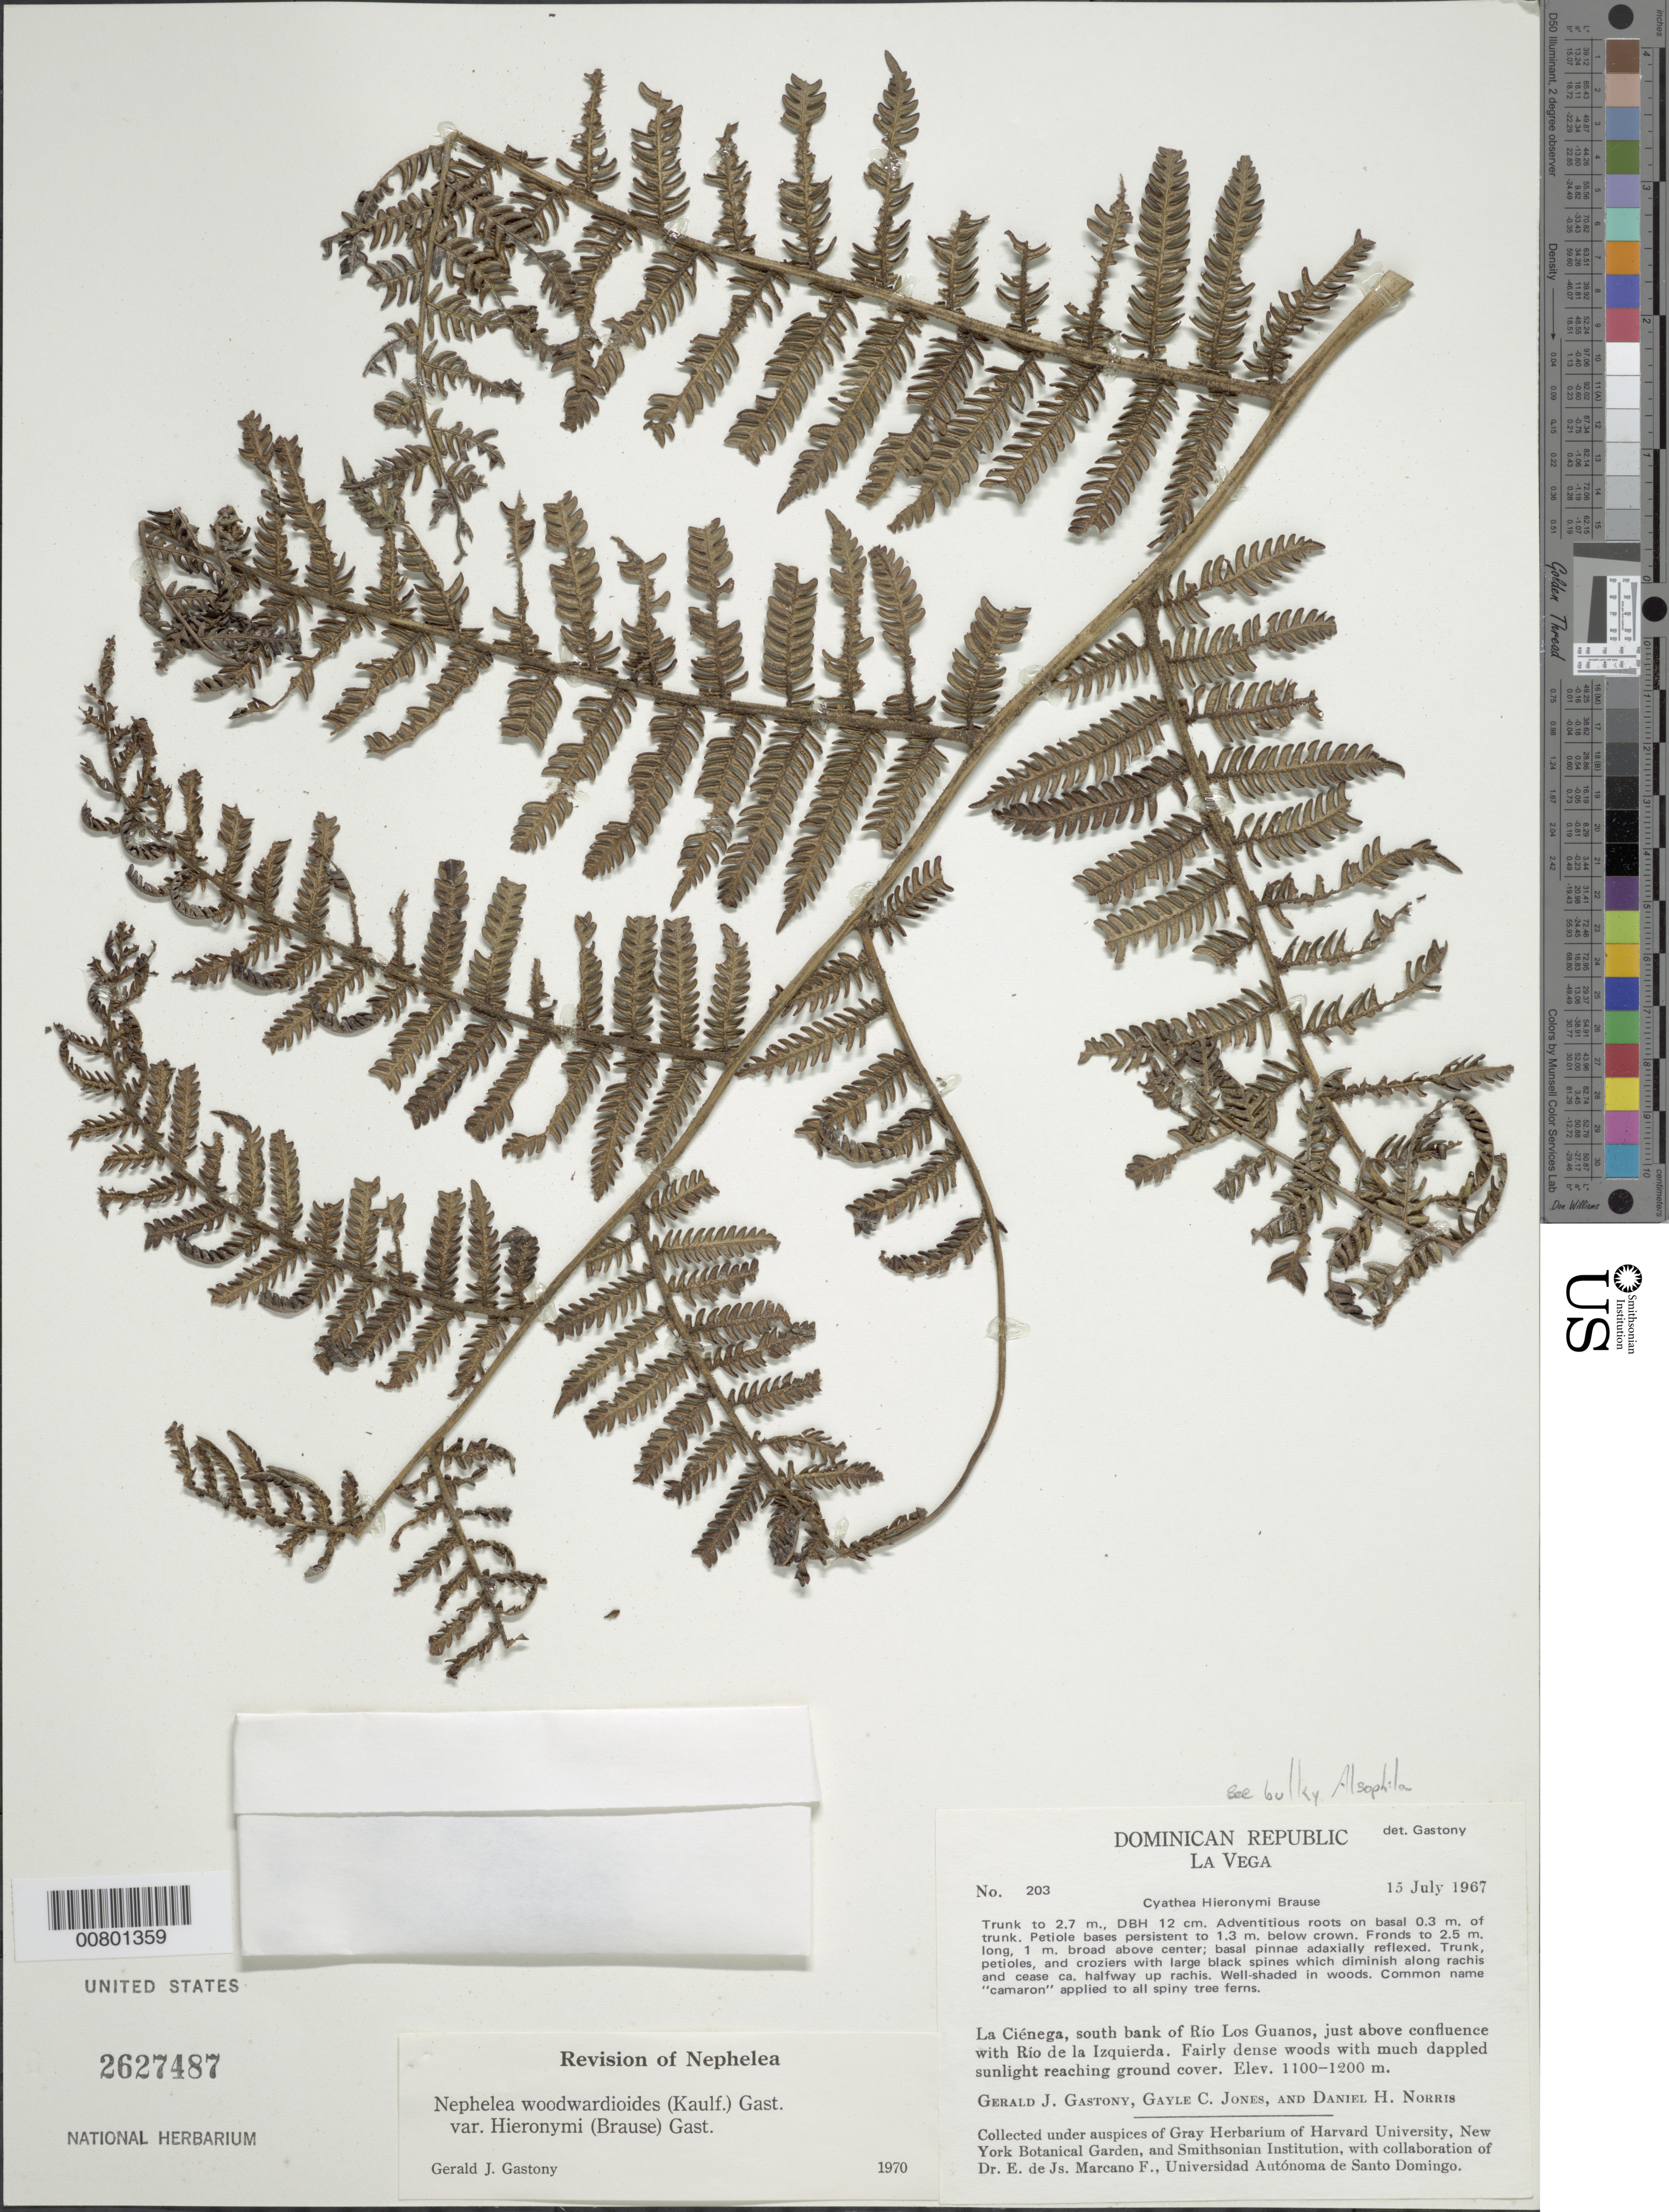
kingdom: Plantae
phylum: Tracheophyta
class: Polypodiopsida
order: Cyatheales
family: Cyatheaceae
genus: Alsophila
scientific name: Alsophila woodwardioides var. hieronymii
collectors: G. Gastony, G. C. Jones & D. H. Norris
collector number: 203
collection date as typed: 15 Jul 1967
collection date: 1967-07-15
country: Dominican Republic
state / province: La Vega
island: Hispaniola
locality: La Ciénega, S bank of Río Los Guanos, just above confluence with Río de la Izquierda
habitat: Fairly dense woods with much dappled sunlight reaching ground cover; well-shaded in woods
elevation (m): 1100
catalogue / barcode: US 2627487